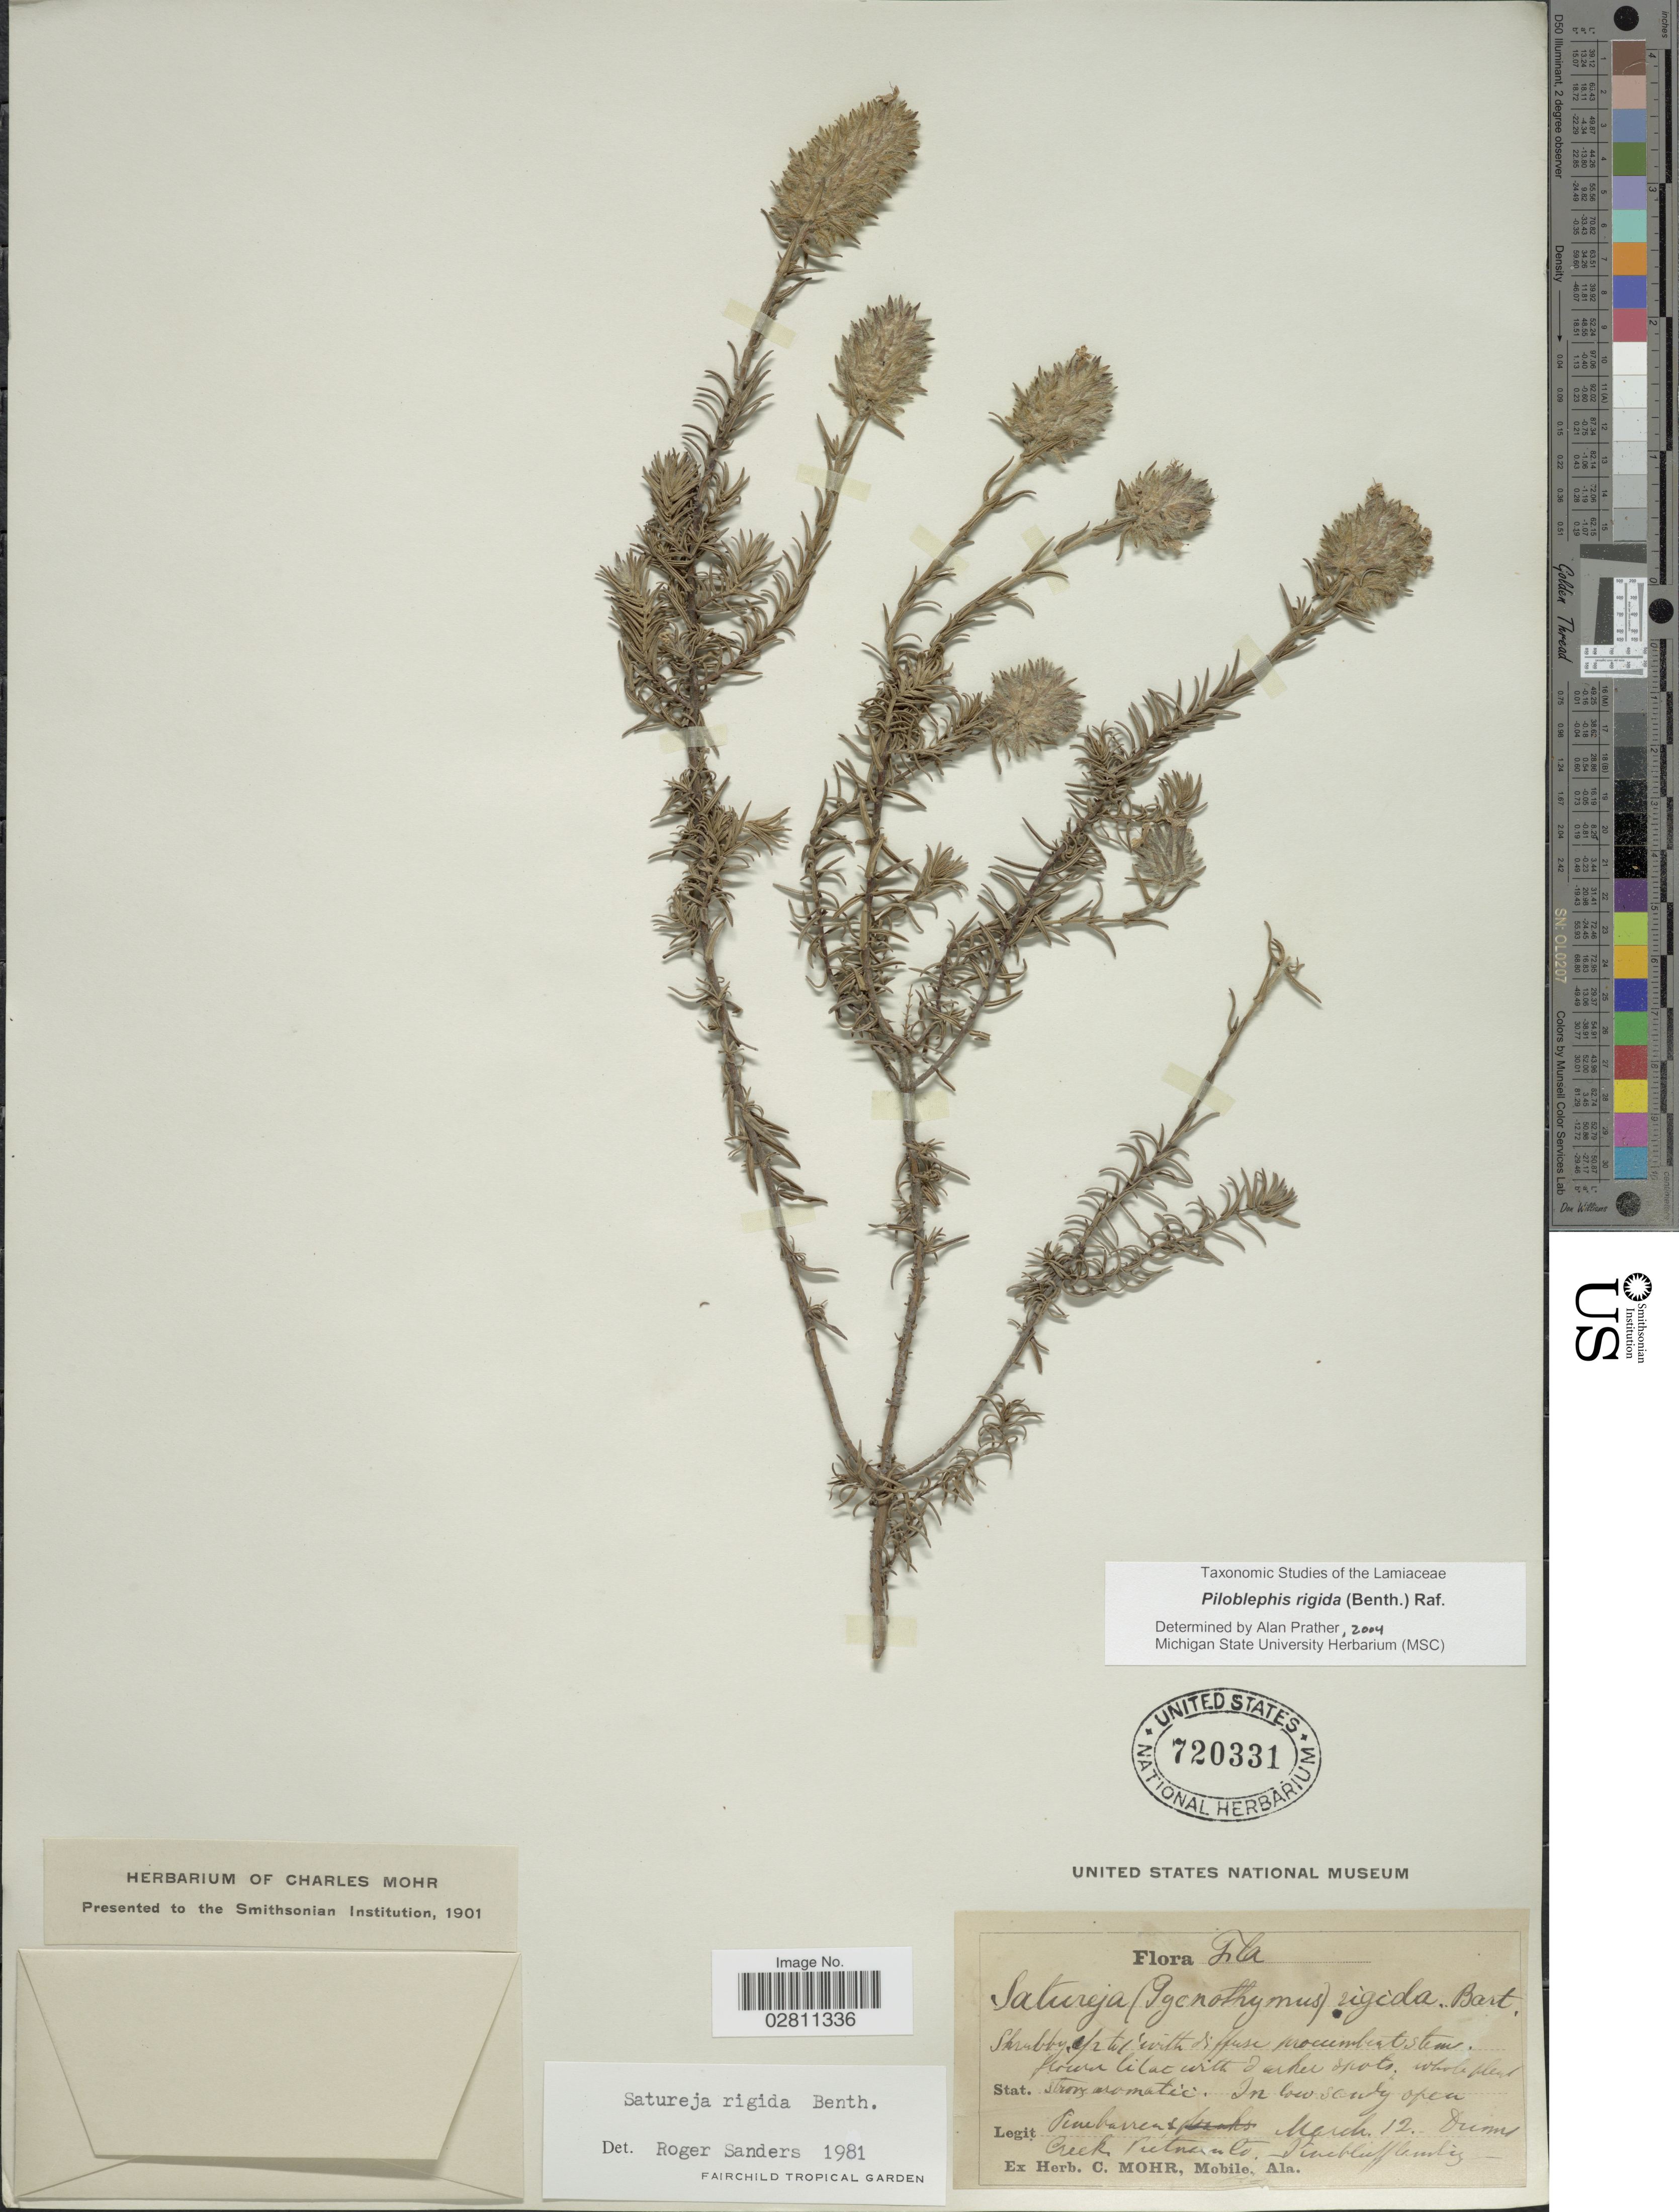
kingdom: Plantae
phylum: Tracheophyta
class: Magnoliopsida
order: Lamiales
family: Lamiaceae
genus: Piloblephis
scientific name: Piloblephis rigida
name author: (Bartram ex Benth.) Raf.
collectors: ex herb. C. Mohr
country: United States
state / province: Florida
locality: Dunns Creek, Putnam Co.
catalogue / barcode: US 720331